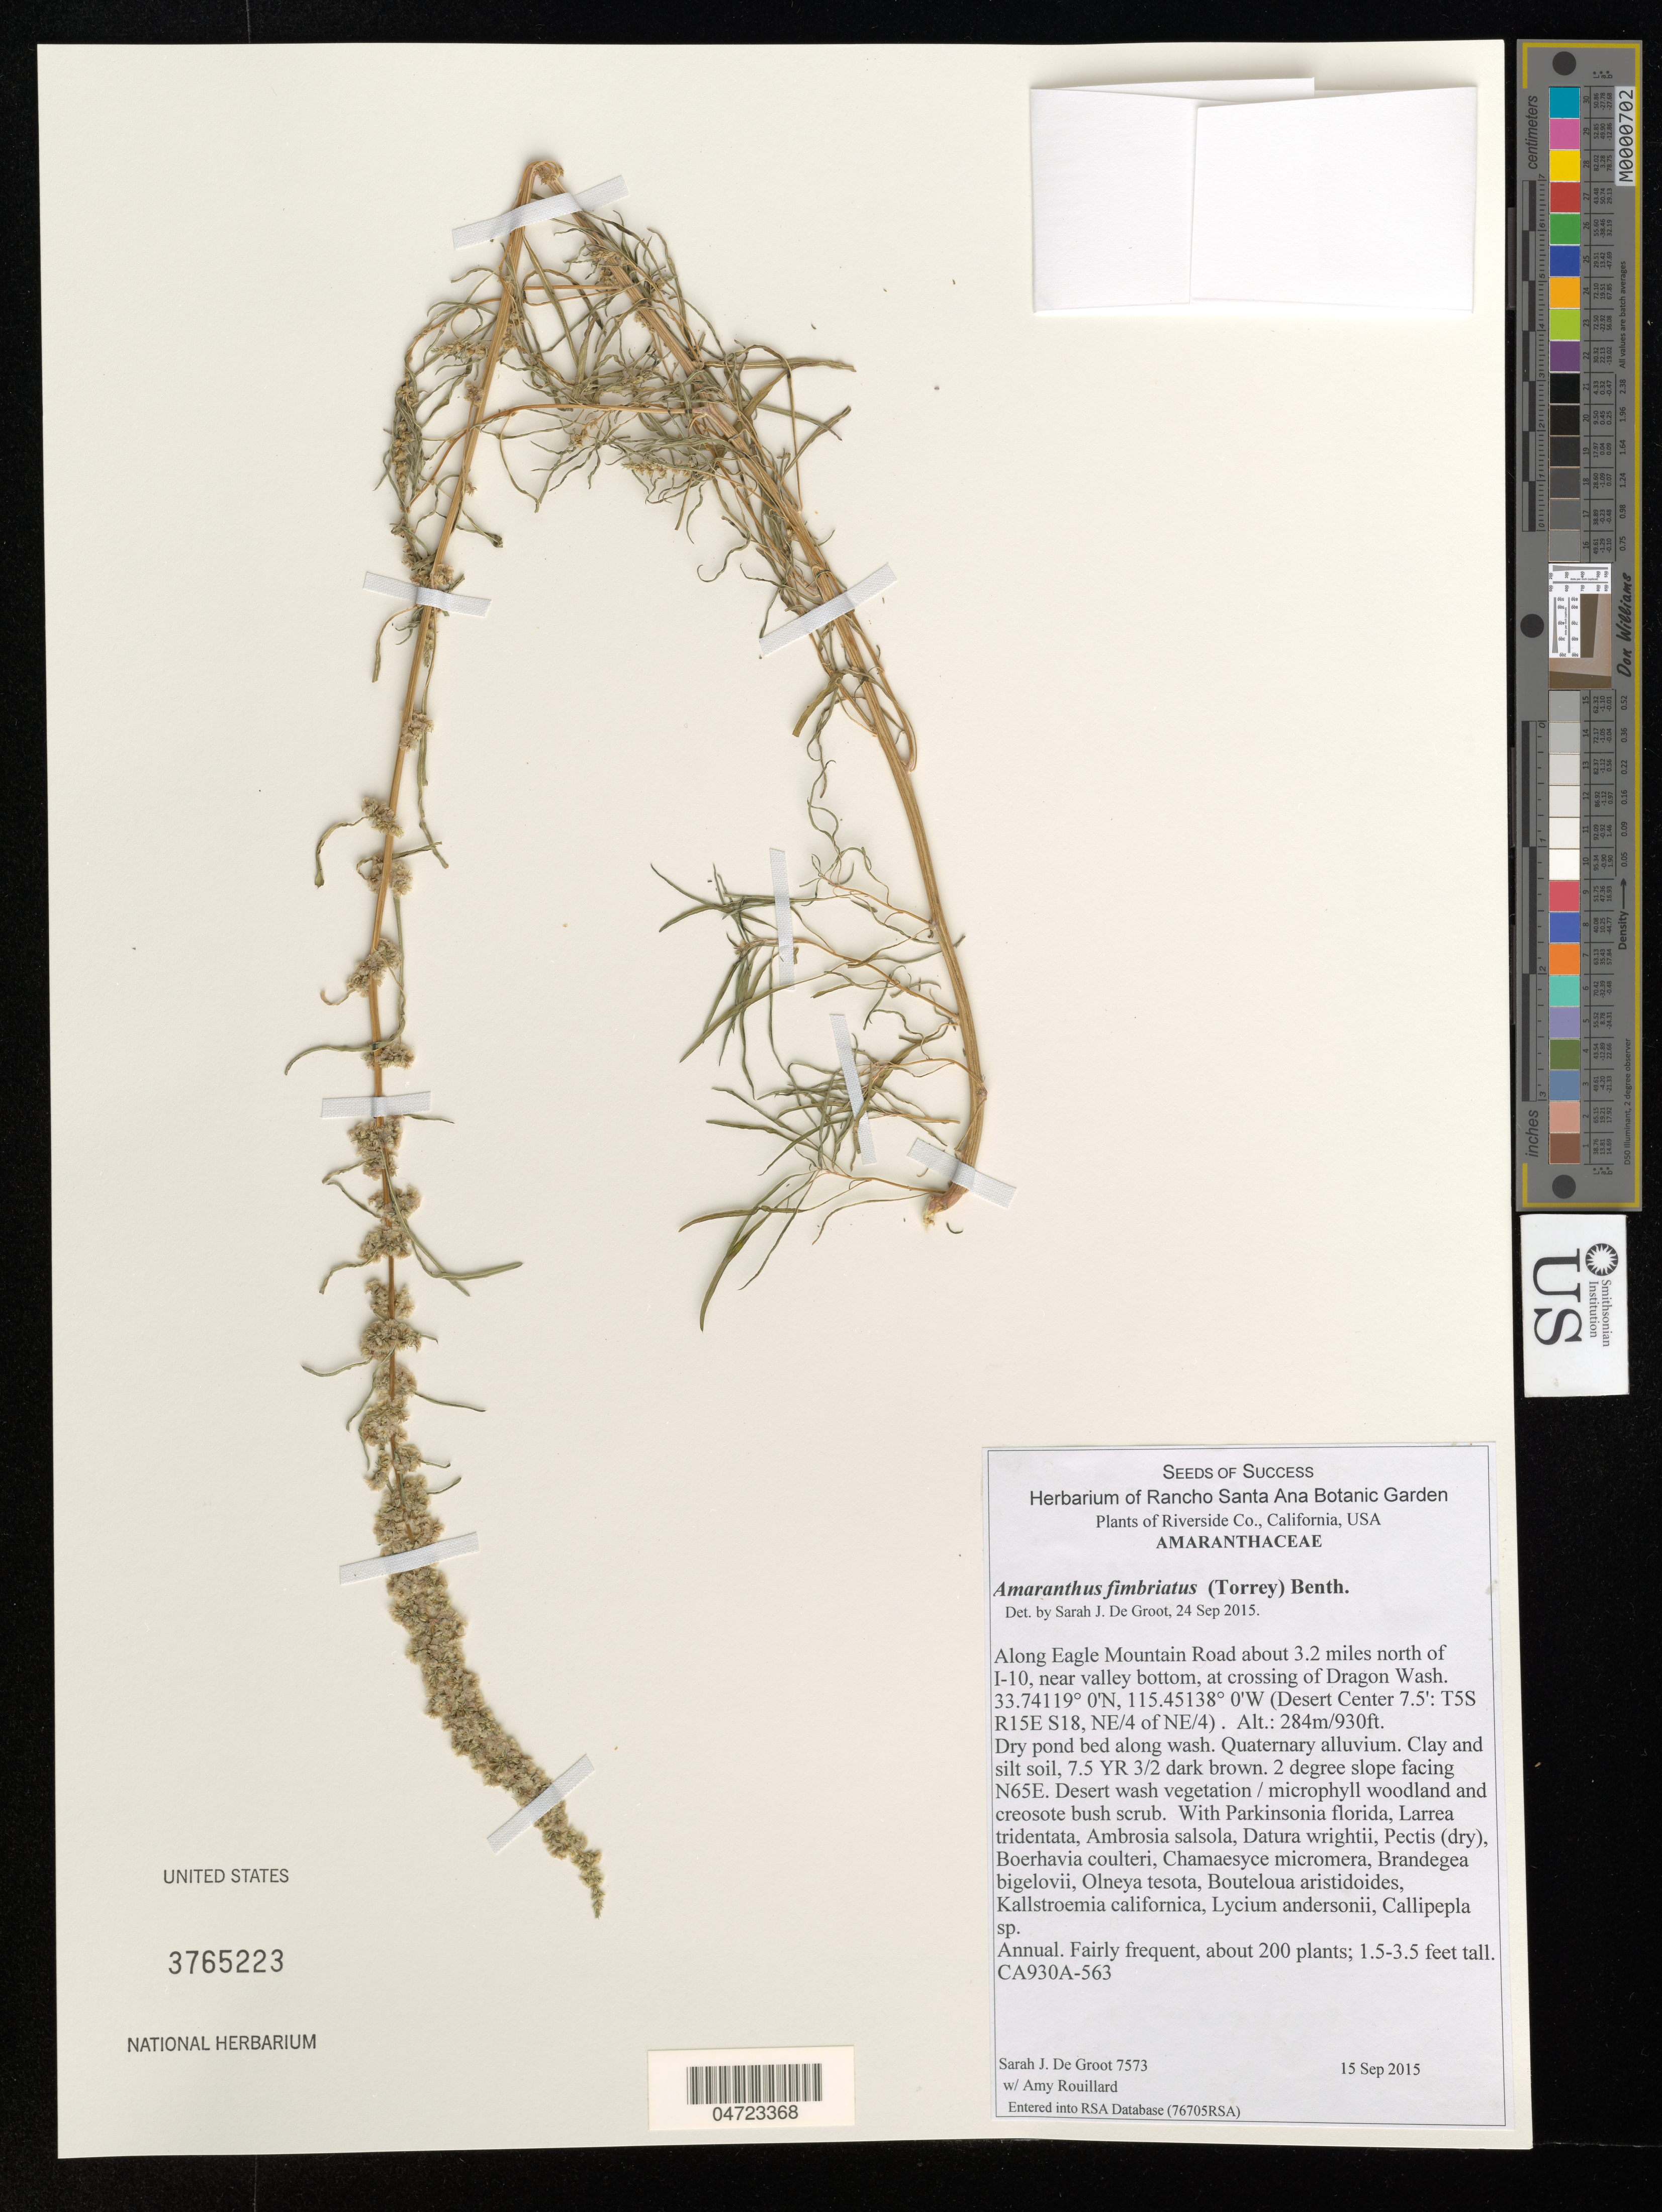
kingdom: Plantae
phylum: Tracheophyta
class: Magnoliopsida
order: Caryophyllales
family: Amaranthaceae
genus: Amaranthus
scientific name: Amaranthus fimbriatus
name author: (Torr.) Benth. ex S. Watson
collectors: S. De Groot & A. Rouillard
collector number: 7573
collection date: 2015-09-15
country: United States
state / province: California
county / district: Riverside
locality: Riverside Co. Along Eagle Mountain Road about 3.2 miles north of I-10, near valley bottom, at crossing of Dragon Wash. (Desert Center 7.5': T5S R15E S18, NE/4 of NE/4).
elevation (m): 284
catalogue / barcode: US 3765223